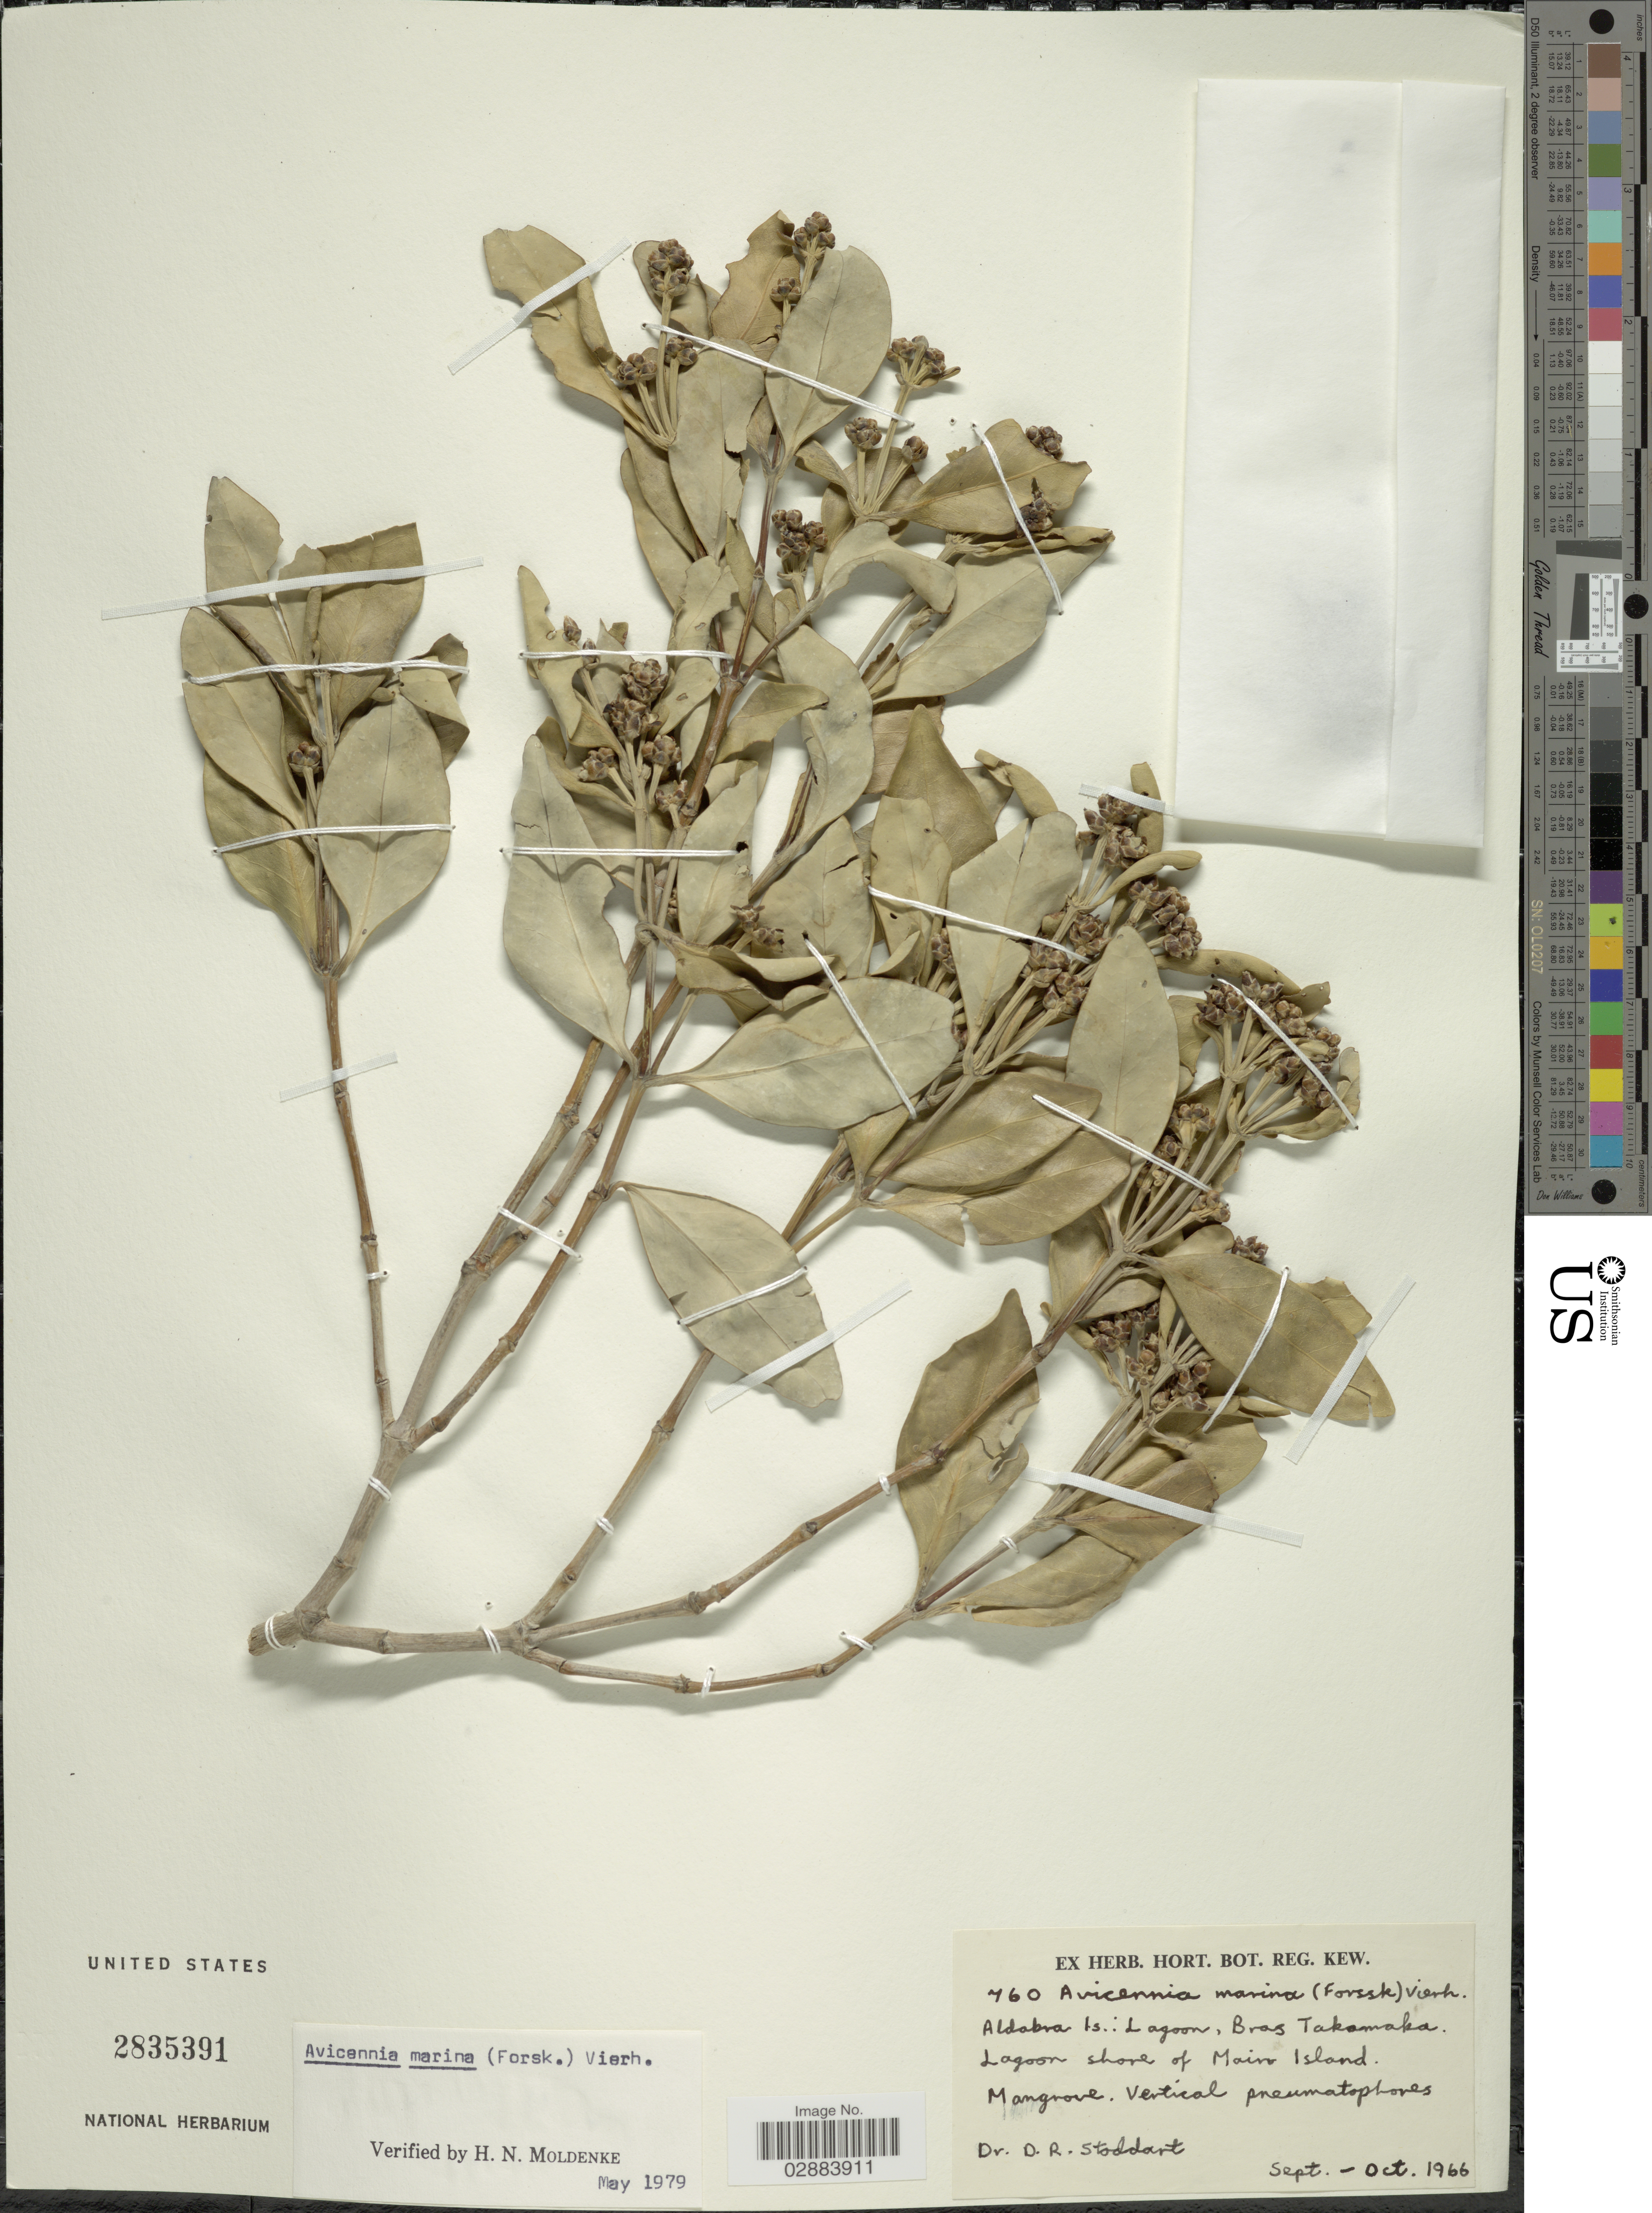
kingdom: Plantae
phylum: Tracheophyta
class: Magnoliopsida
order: Lamiales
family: Acanthaceae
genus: Avicennia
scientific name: Avicennia marina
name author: (Forssk.) Vierh.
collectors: D. R. Stoddart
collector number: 760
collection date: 1966-09/1966-10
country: Seychelles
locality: Aldabra Is.: Lagoon, Bras Takamaka. Lagoon shore of Main Island.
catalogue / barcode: US 2835391